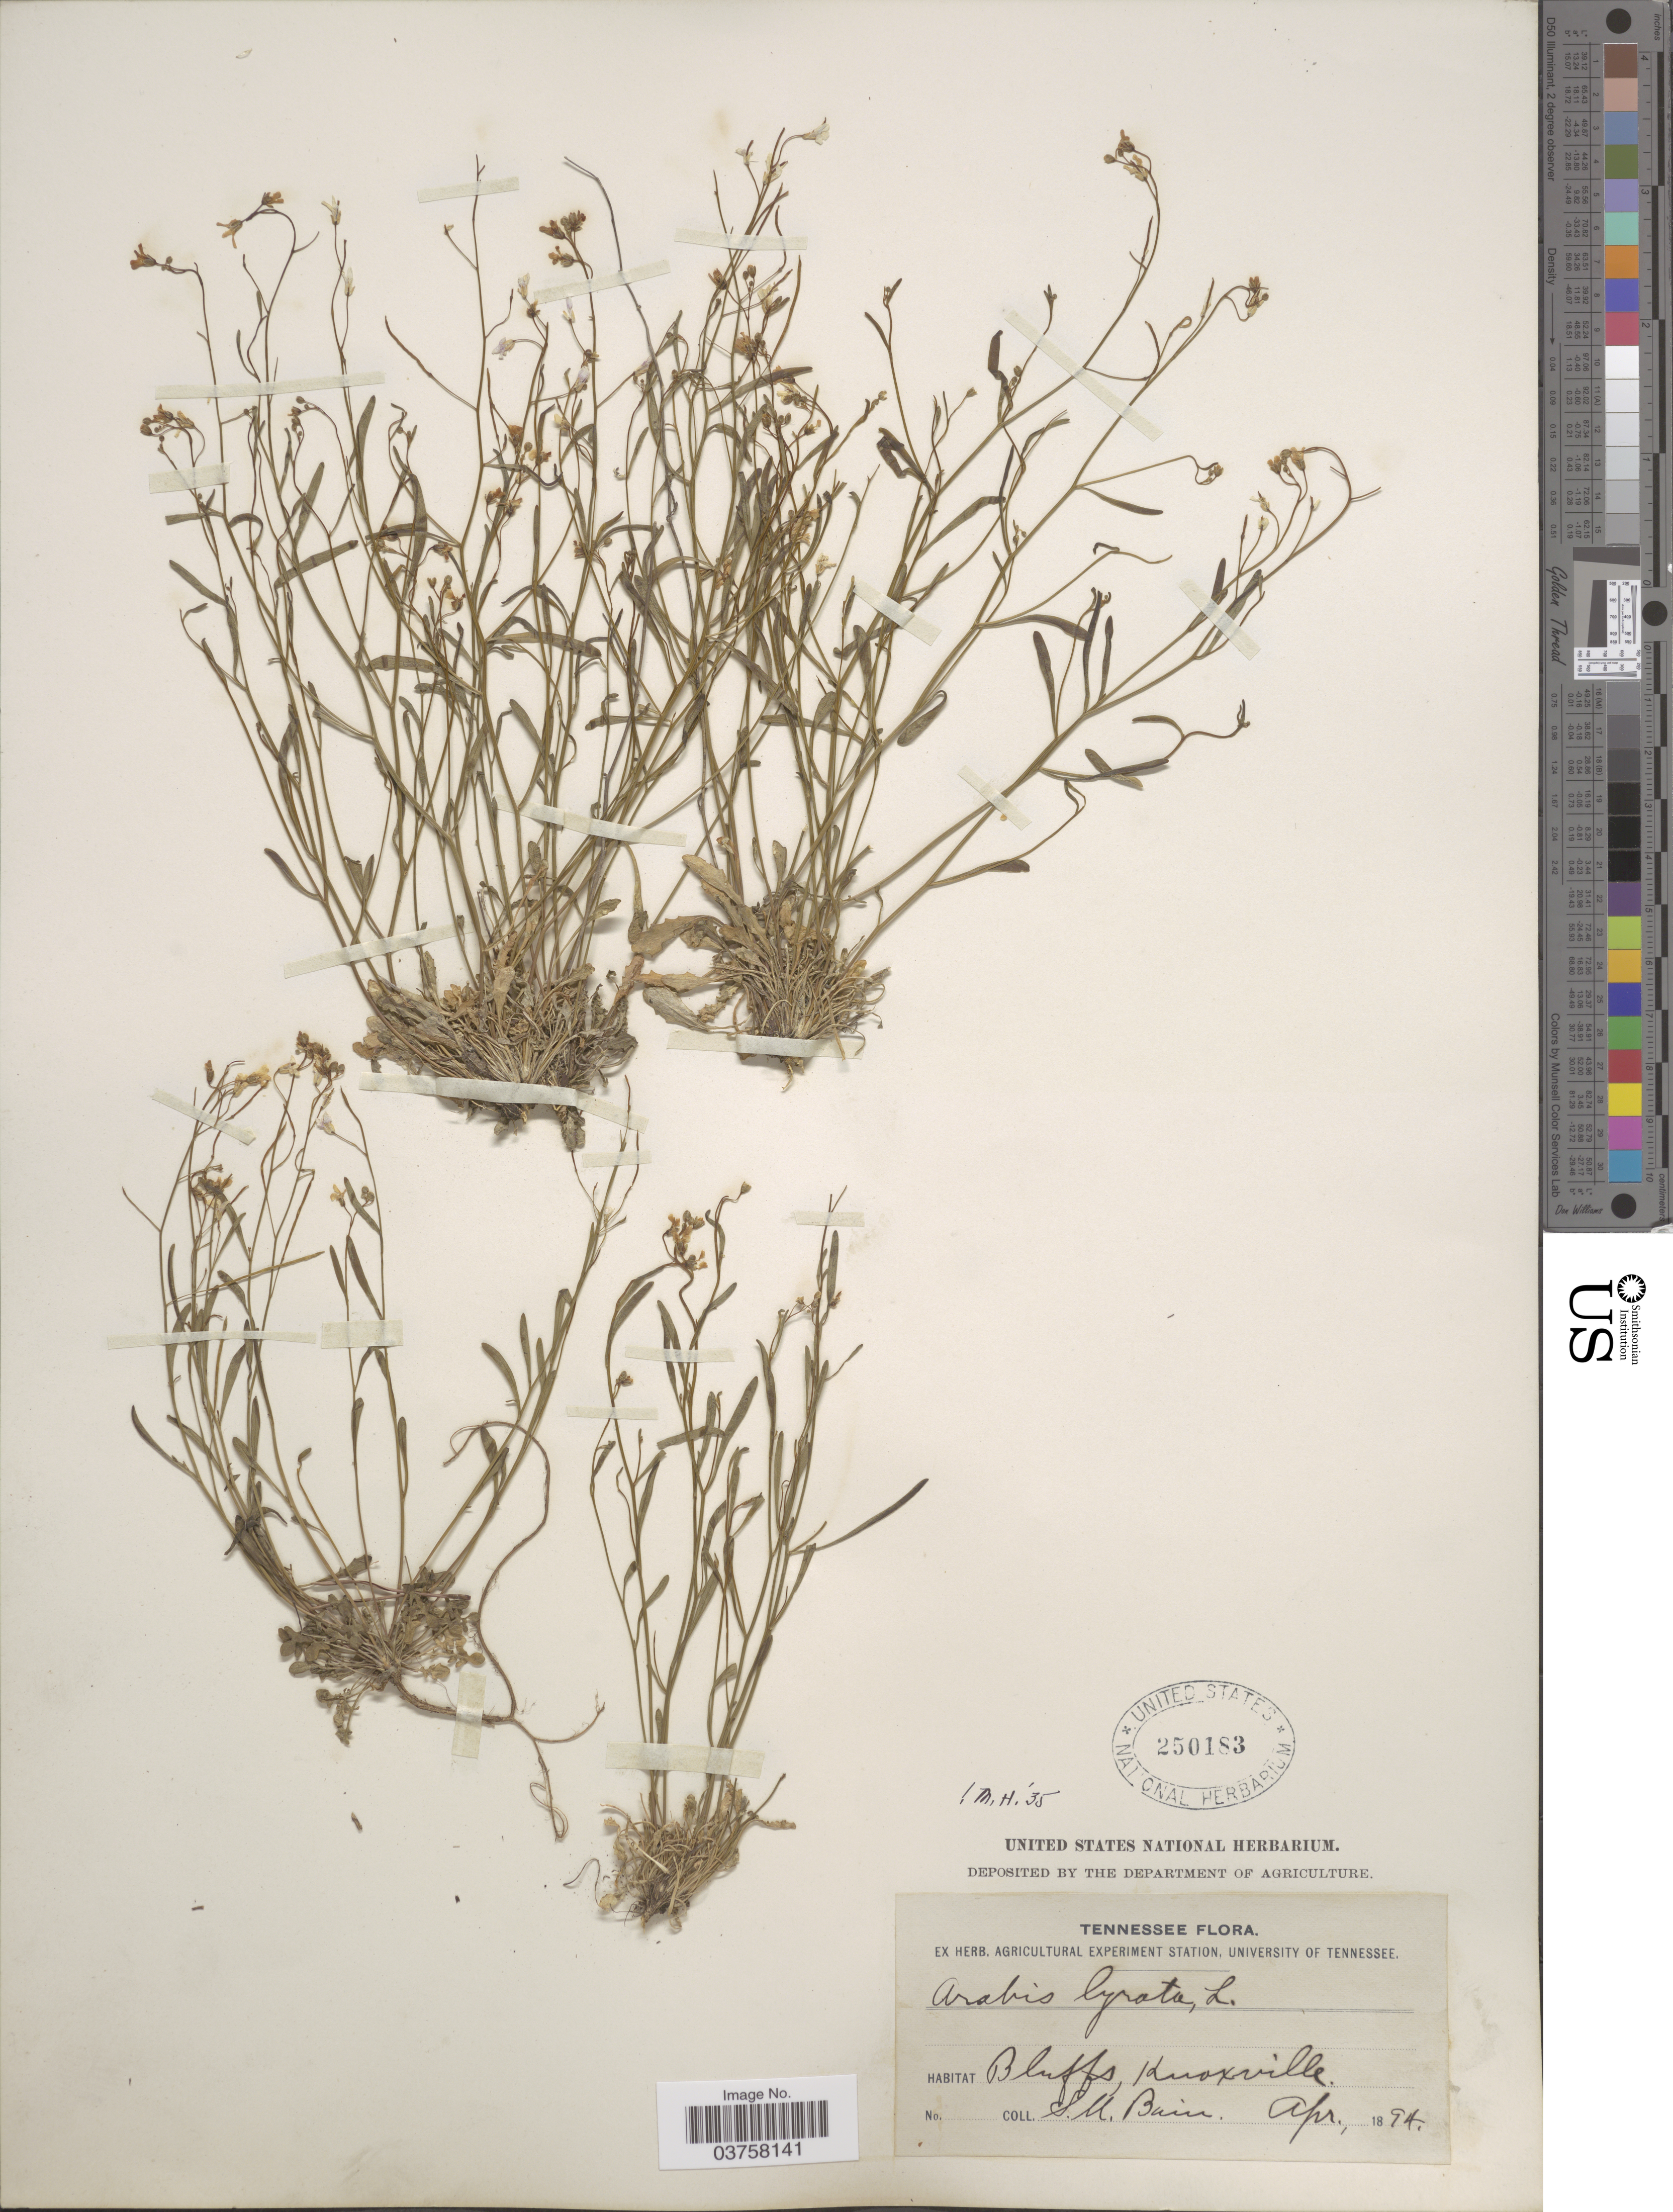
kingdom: Plantae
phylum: Tracheophyta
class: Magnoliopsida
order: Brassicales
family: Brassicaceae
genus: Arabis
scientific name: Arabis lyrata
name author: L.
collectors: S. M. Bain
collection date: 1894-04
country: United States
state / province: Tennessee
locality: Bluffs, Knoxville.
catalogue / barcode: US 250183